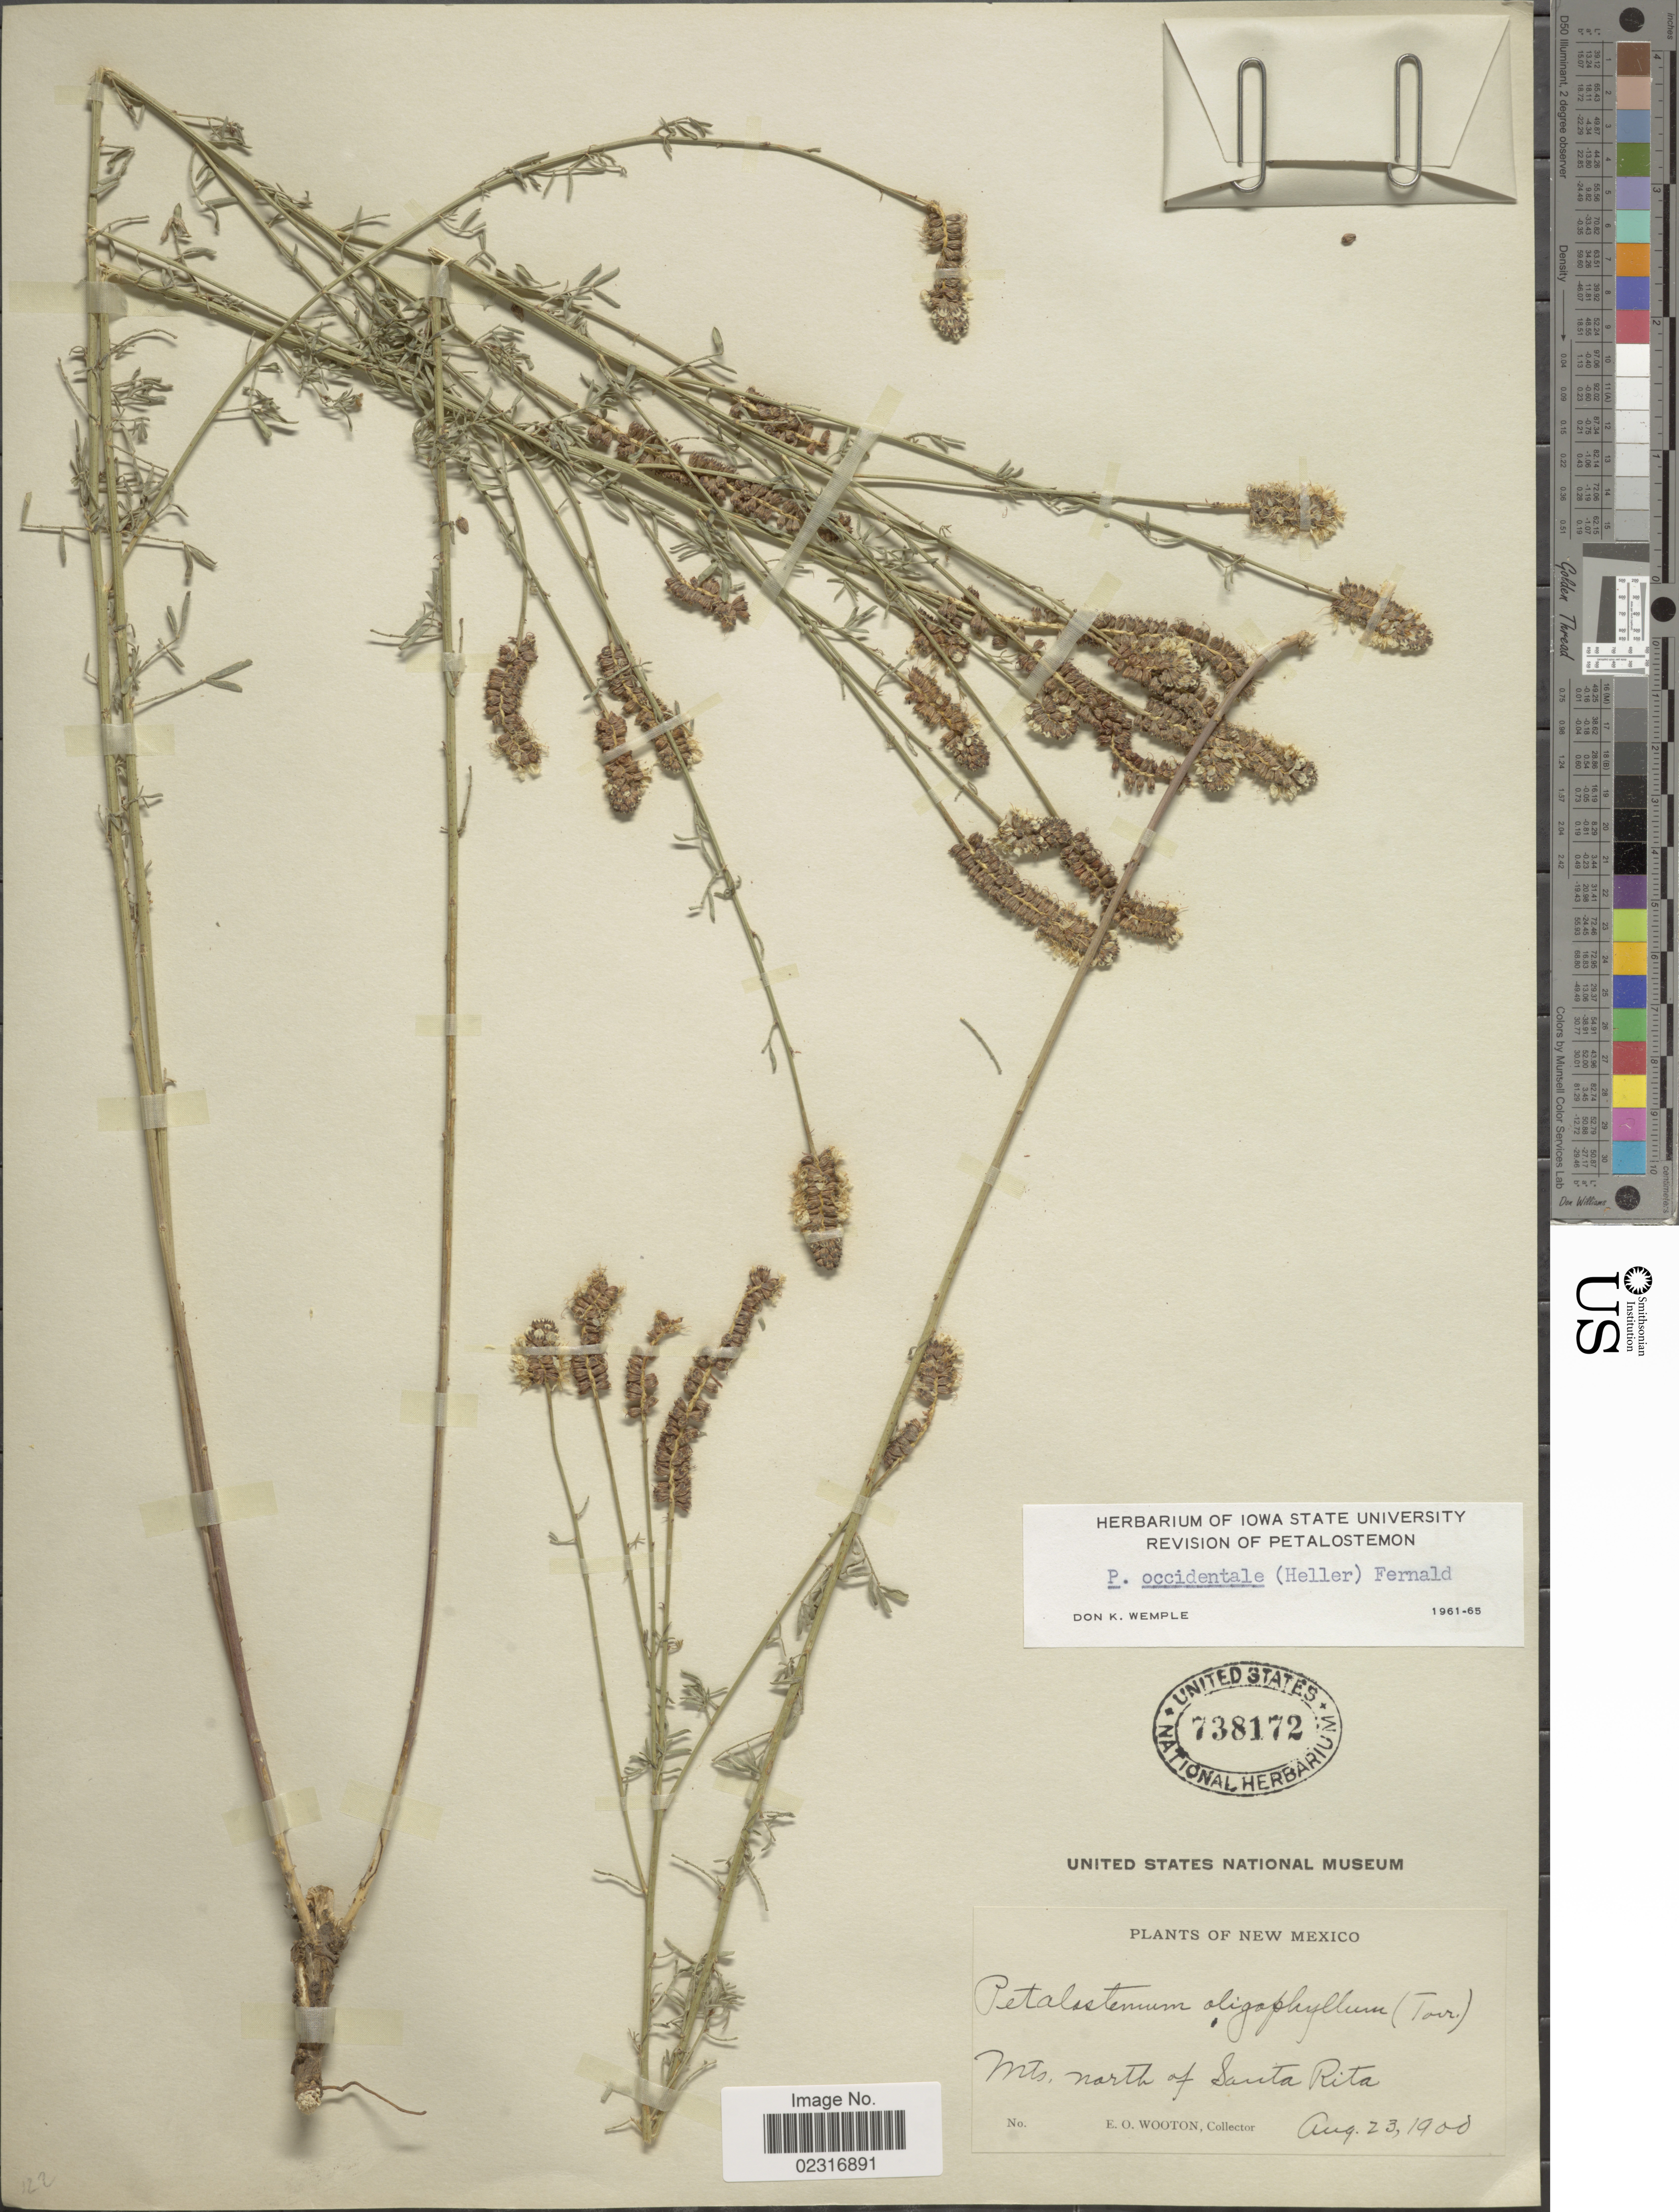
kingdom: Plantae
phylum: Tracheophyta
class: Magnoliopsida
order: Fabales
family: Fabaceae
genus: Dalea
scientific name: Dalea candida var. oligophylla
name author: (Torr) Shinners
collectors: E. O. Wooton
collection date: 1900-08-23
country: United States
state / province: New Mexico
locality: Mts, north of Santa Rita.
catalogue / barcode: US 738172